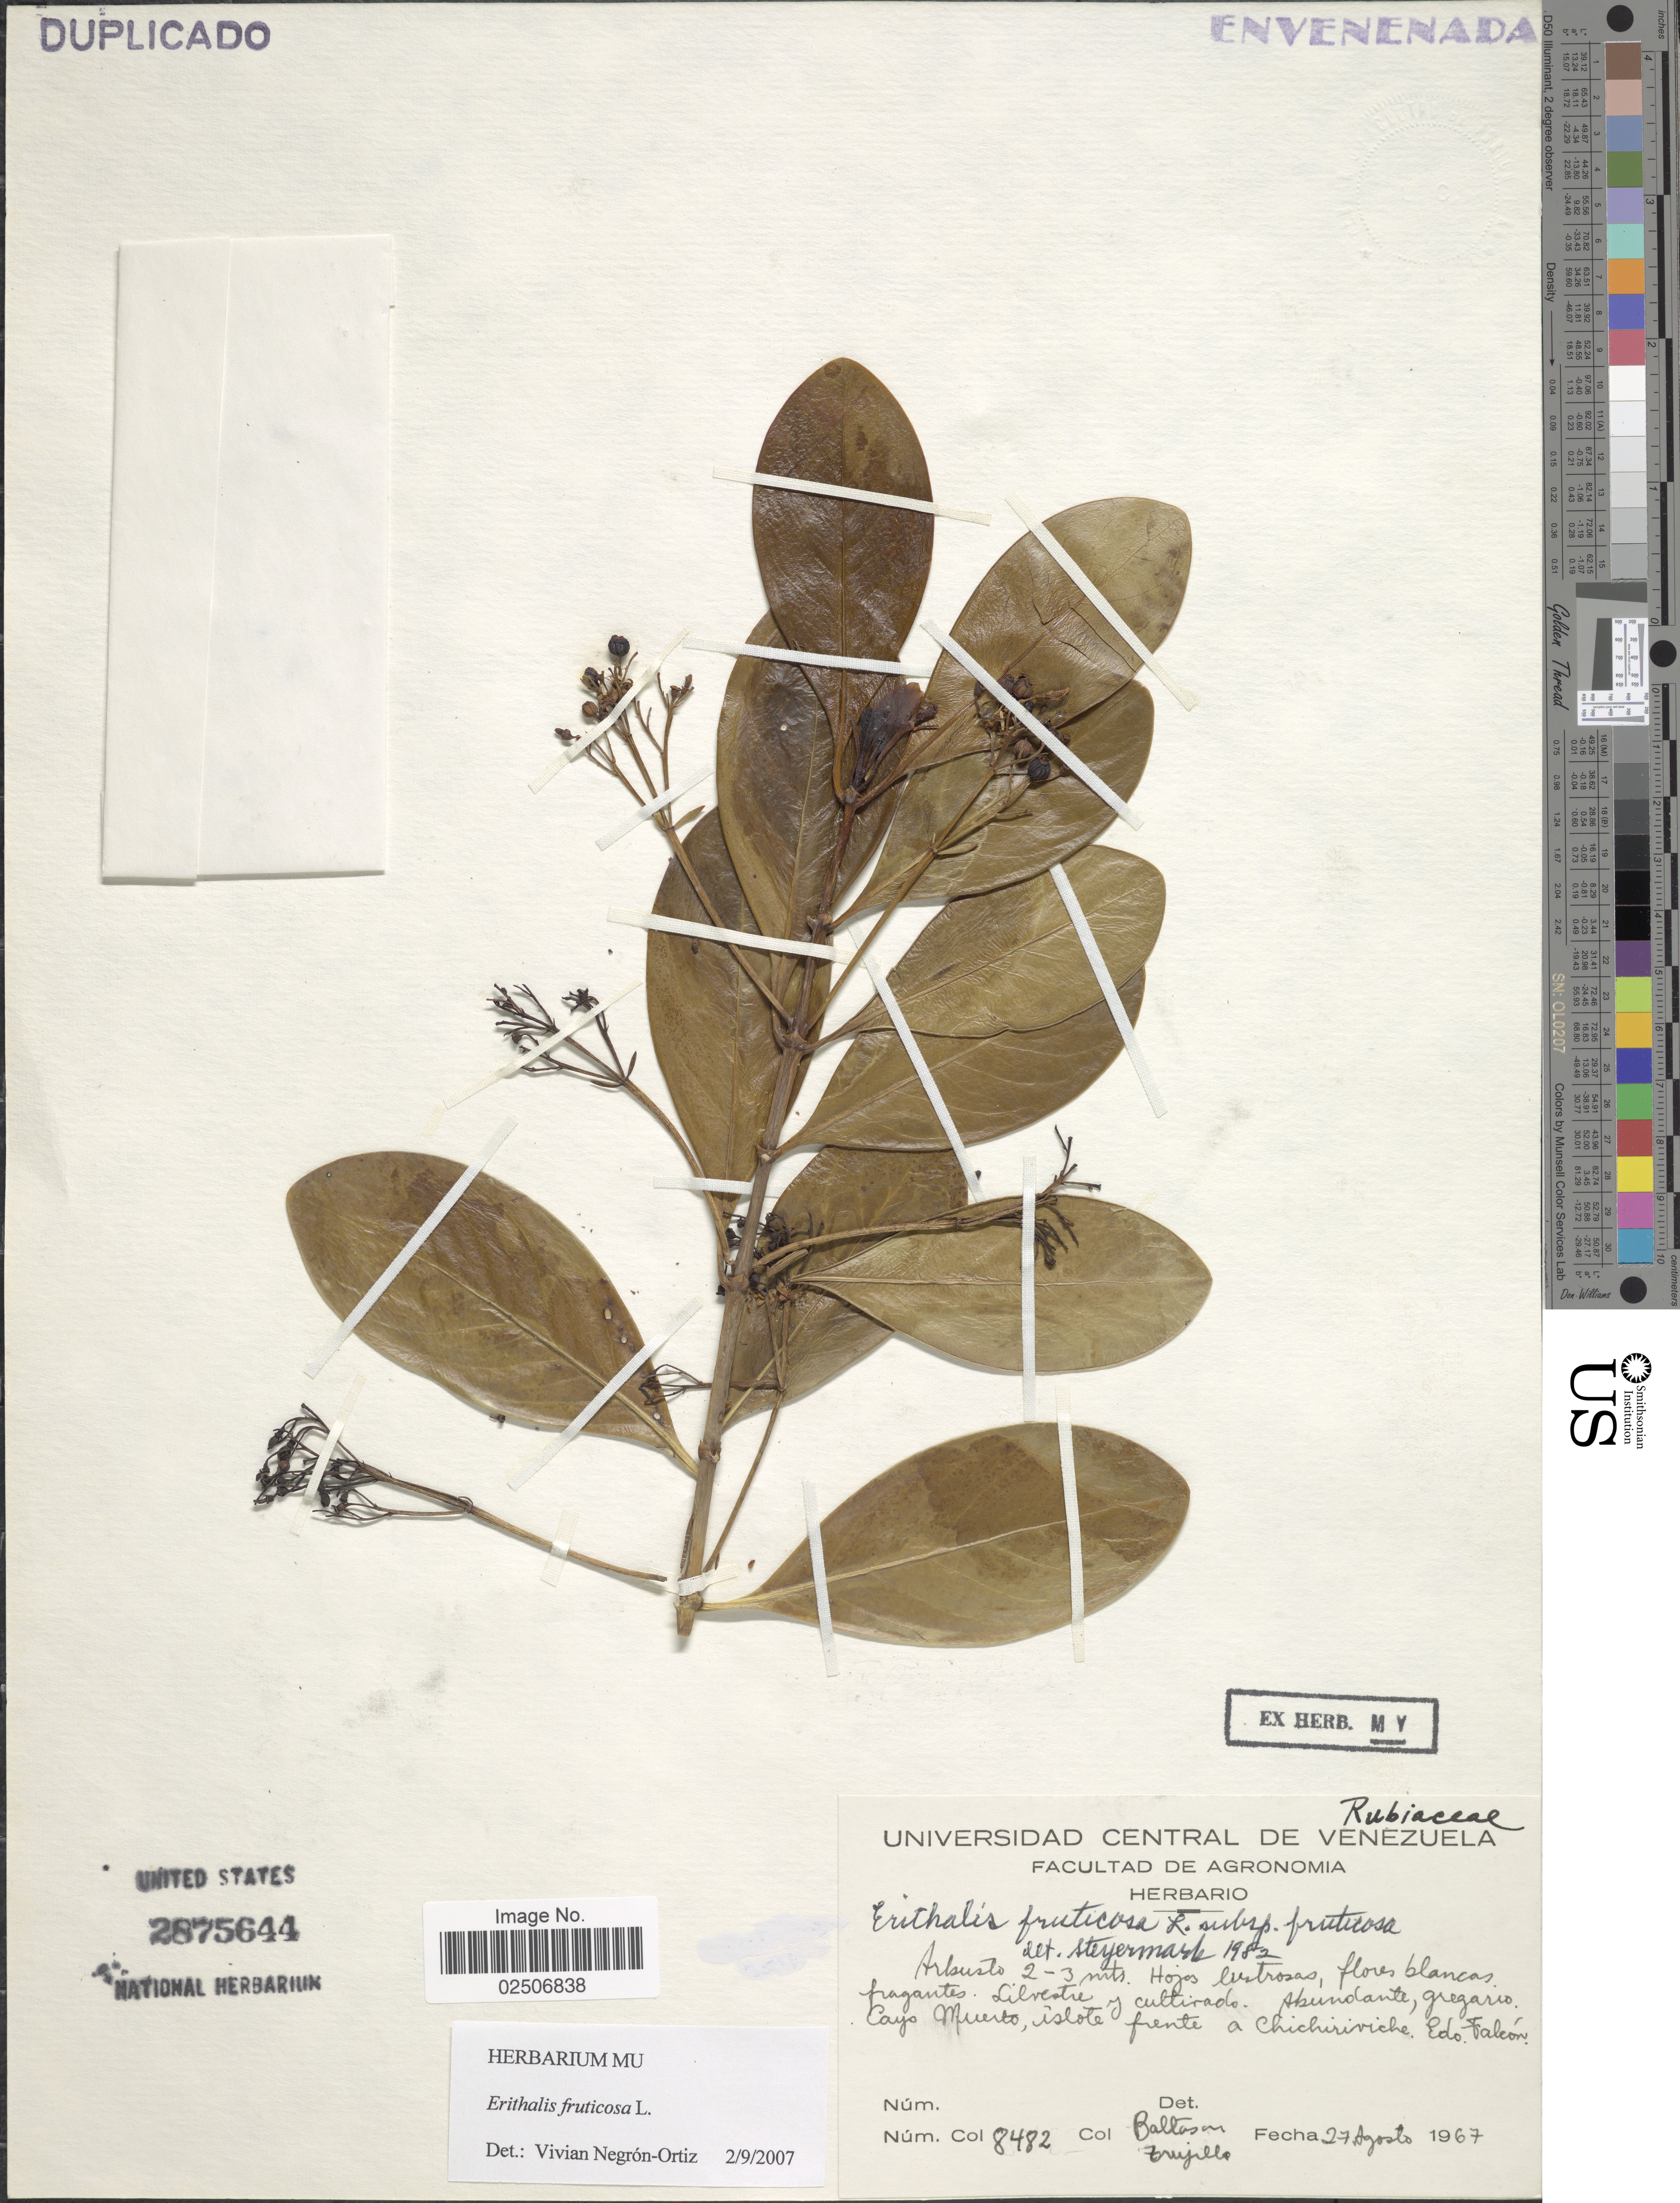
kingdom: Plantae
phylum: Tracheophyta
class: Magnoliopsida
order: Gentianales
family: Rubiaceae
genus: Erithalis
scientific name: Erithalis fruticosa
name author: L.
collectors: B. Trujillo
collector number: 8482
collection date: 1967-08-27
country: Venezuela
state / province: Falcón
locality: Cayo Muerto, islote frente a Chichiriviche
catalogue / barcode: US 2875644